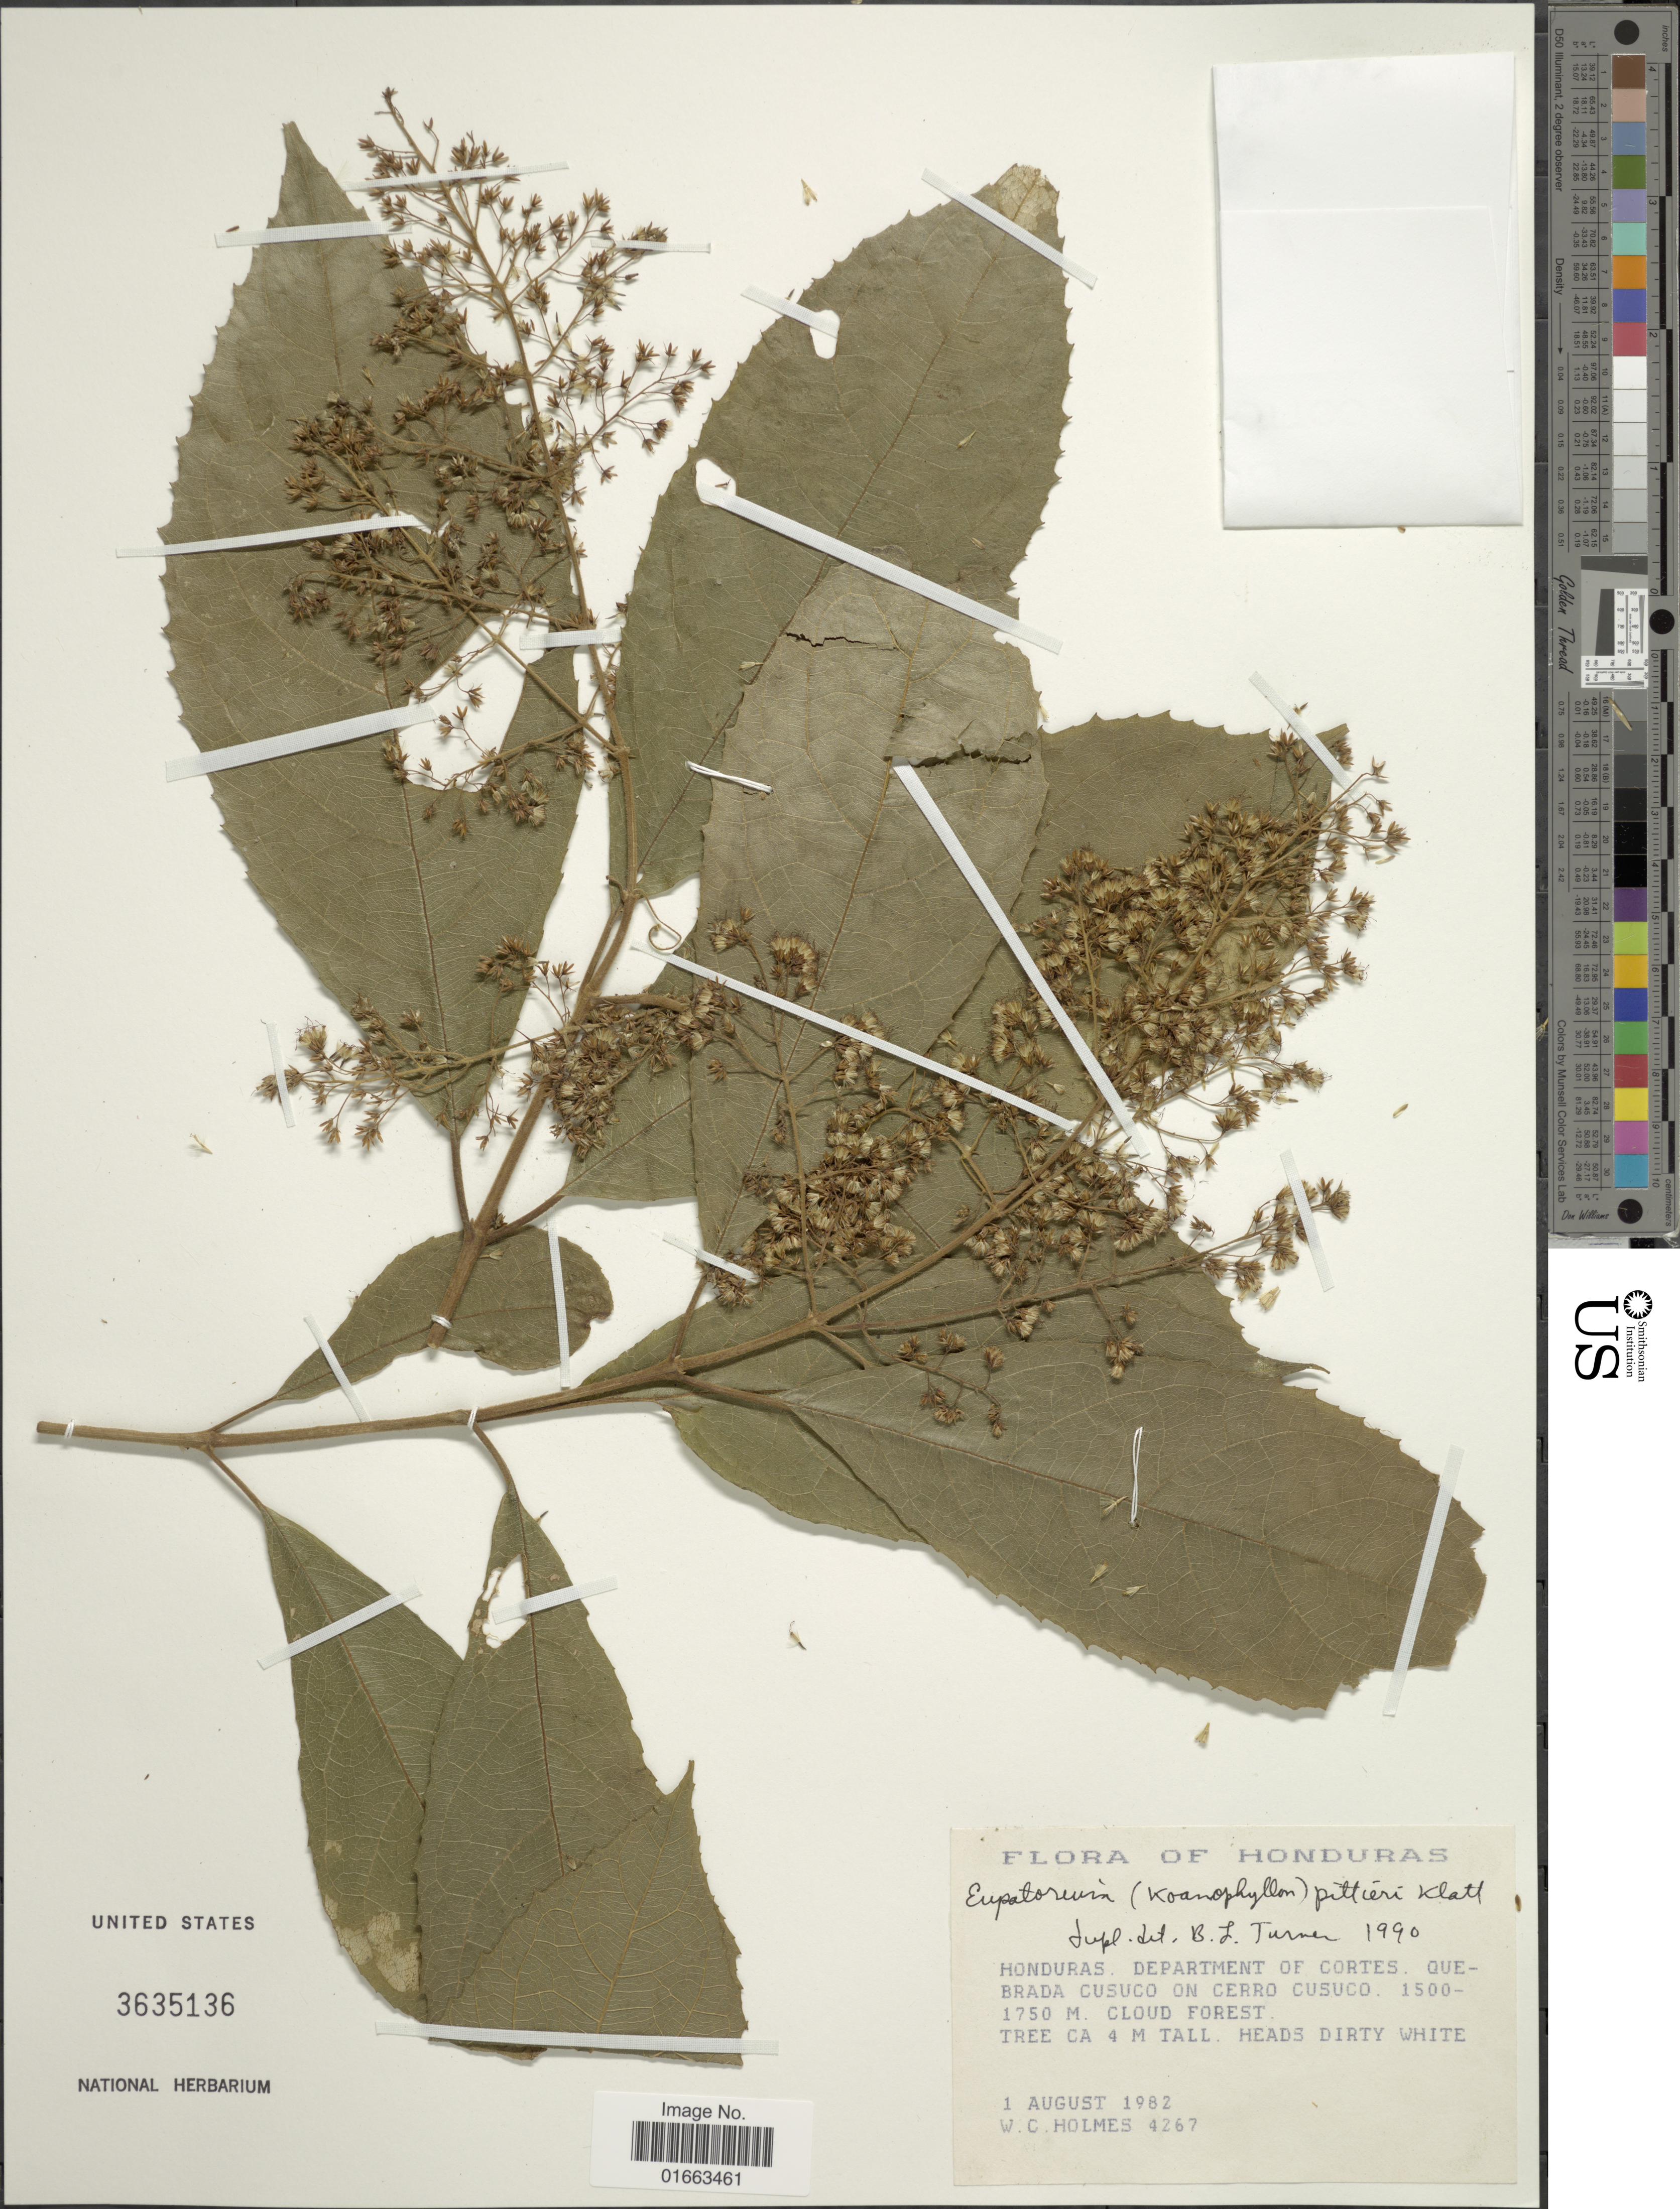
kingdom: Plantae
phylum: Tracheophyta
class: Magnoliopsida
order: Asterales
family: Asteraceae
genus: Koanophyllon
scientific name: Koanophyllon galeottii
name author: (B.L. Rob.) R.M. King & H. Rob.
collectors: W. Holmes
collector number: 4267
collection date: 1982-08-01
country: Honduras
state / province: Cortés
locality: Quebrada Cusuco on Cerro Cusuco, cloud forest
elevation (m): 1750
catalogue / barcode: US 3635136